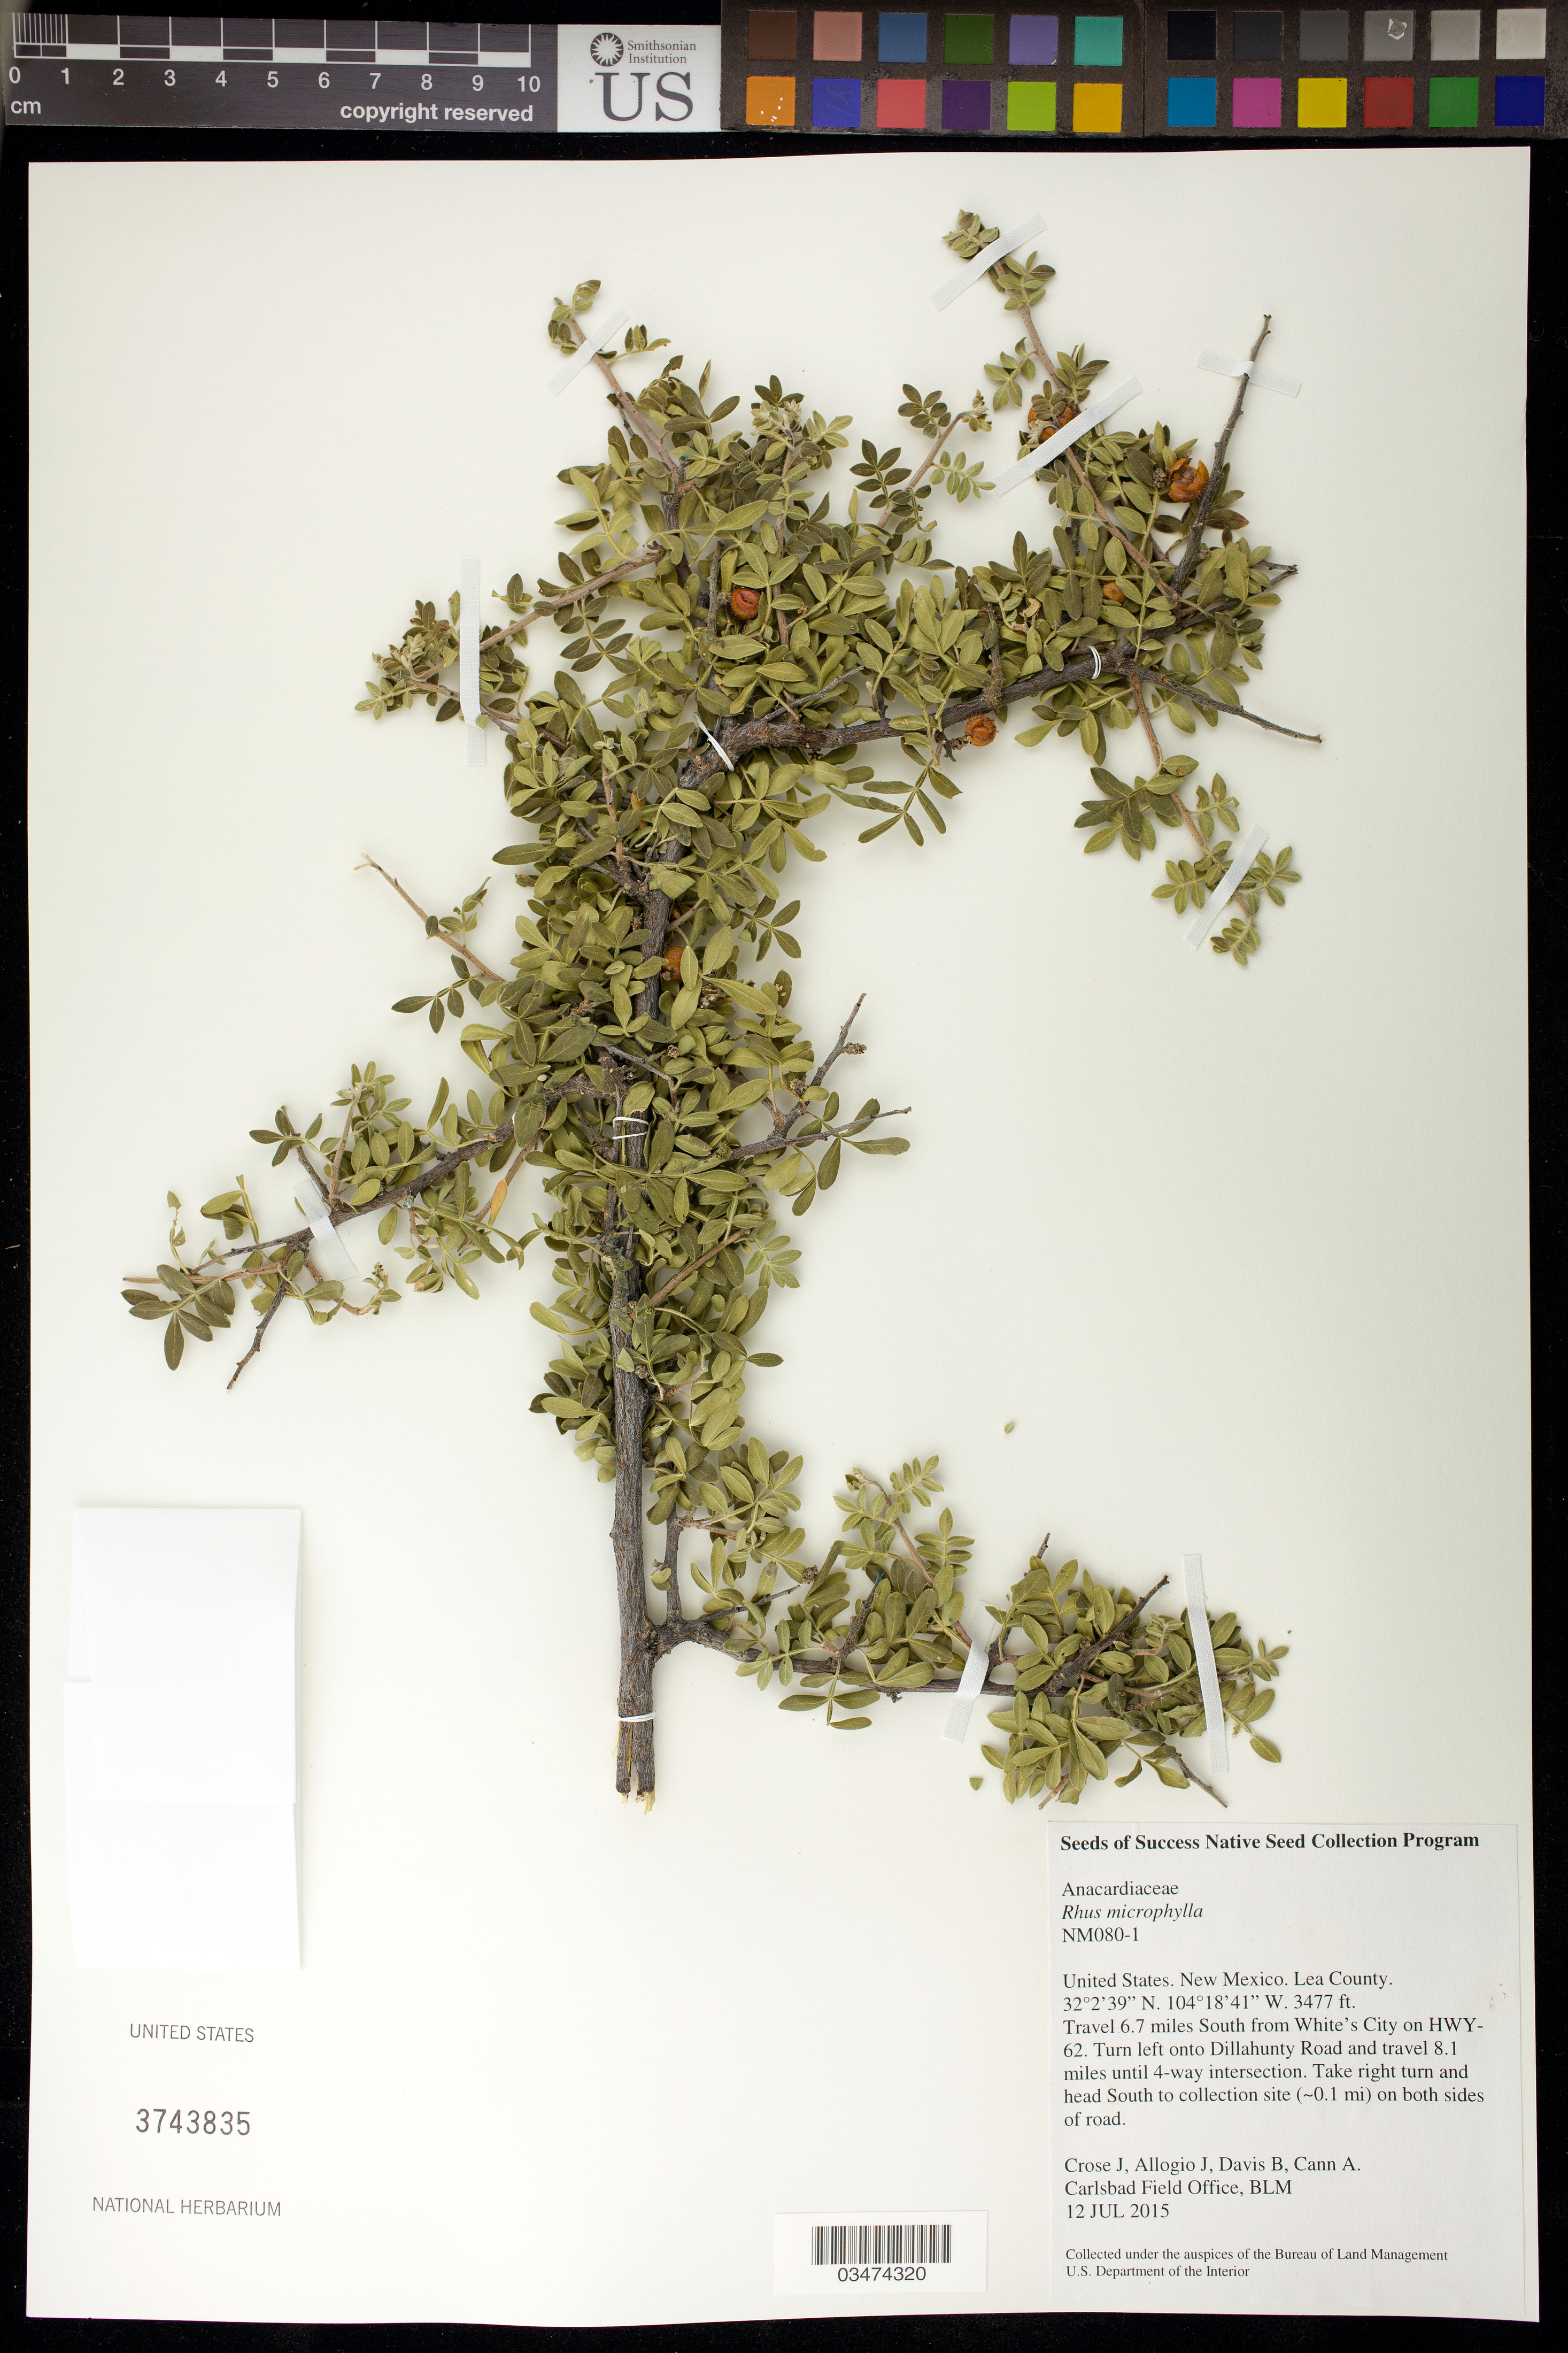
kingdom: Plantae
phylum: Tracheophyta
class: Magnoliopsida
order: Sapindales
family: Anacardiaceae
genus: Rhus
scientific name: Rhus microphylla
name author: Engelm.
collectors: J. Crose, J. Allogio, B. Davis & A. Cann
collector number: NM080-1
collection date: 2015-07-12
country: United States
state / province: New Mexico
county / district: Lea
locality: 6.7 miles S from White's City on Hwy 62, left onto Dillahunty Rd for 8.1 miles.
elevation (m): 1060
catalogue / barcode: US 3743835